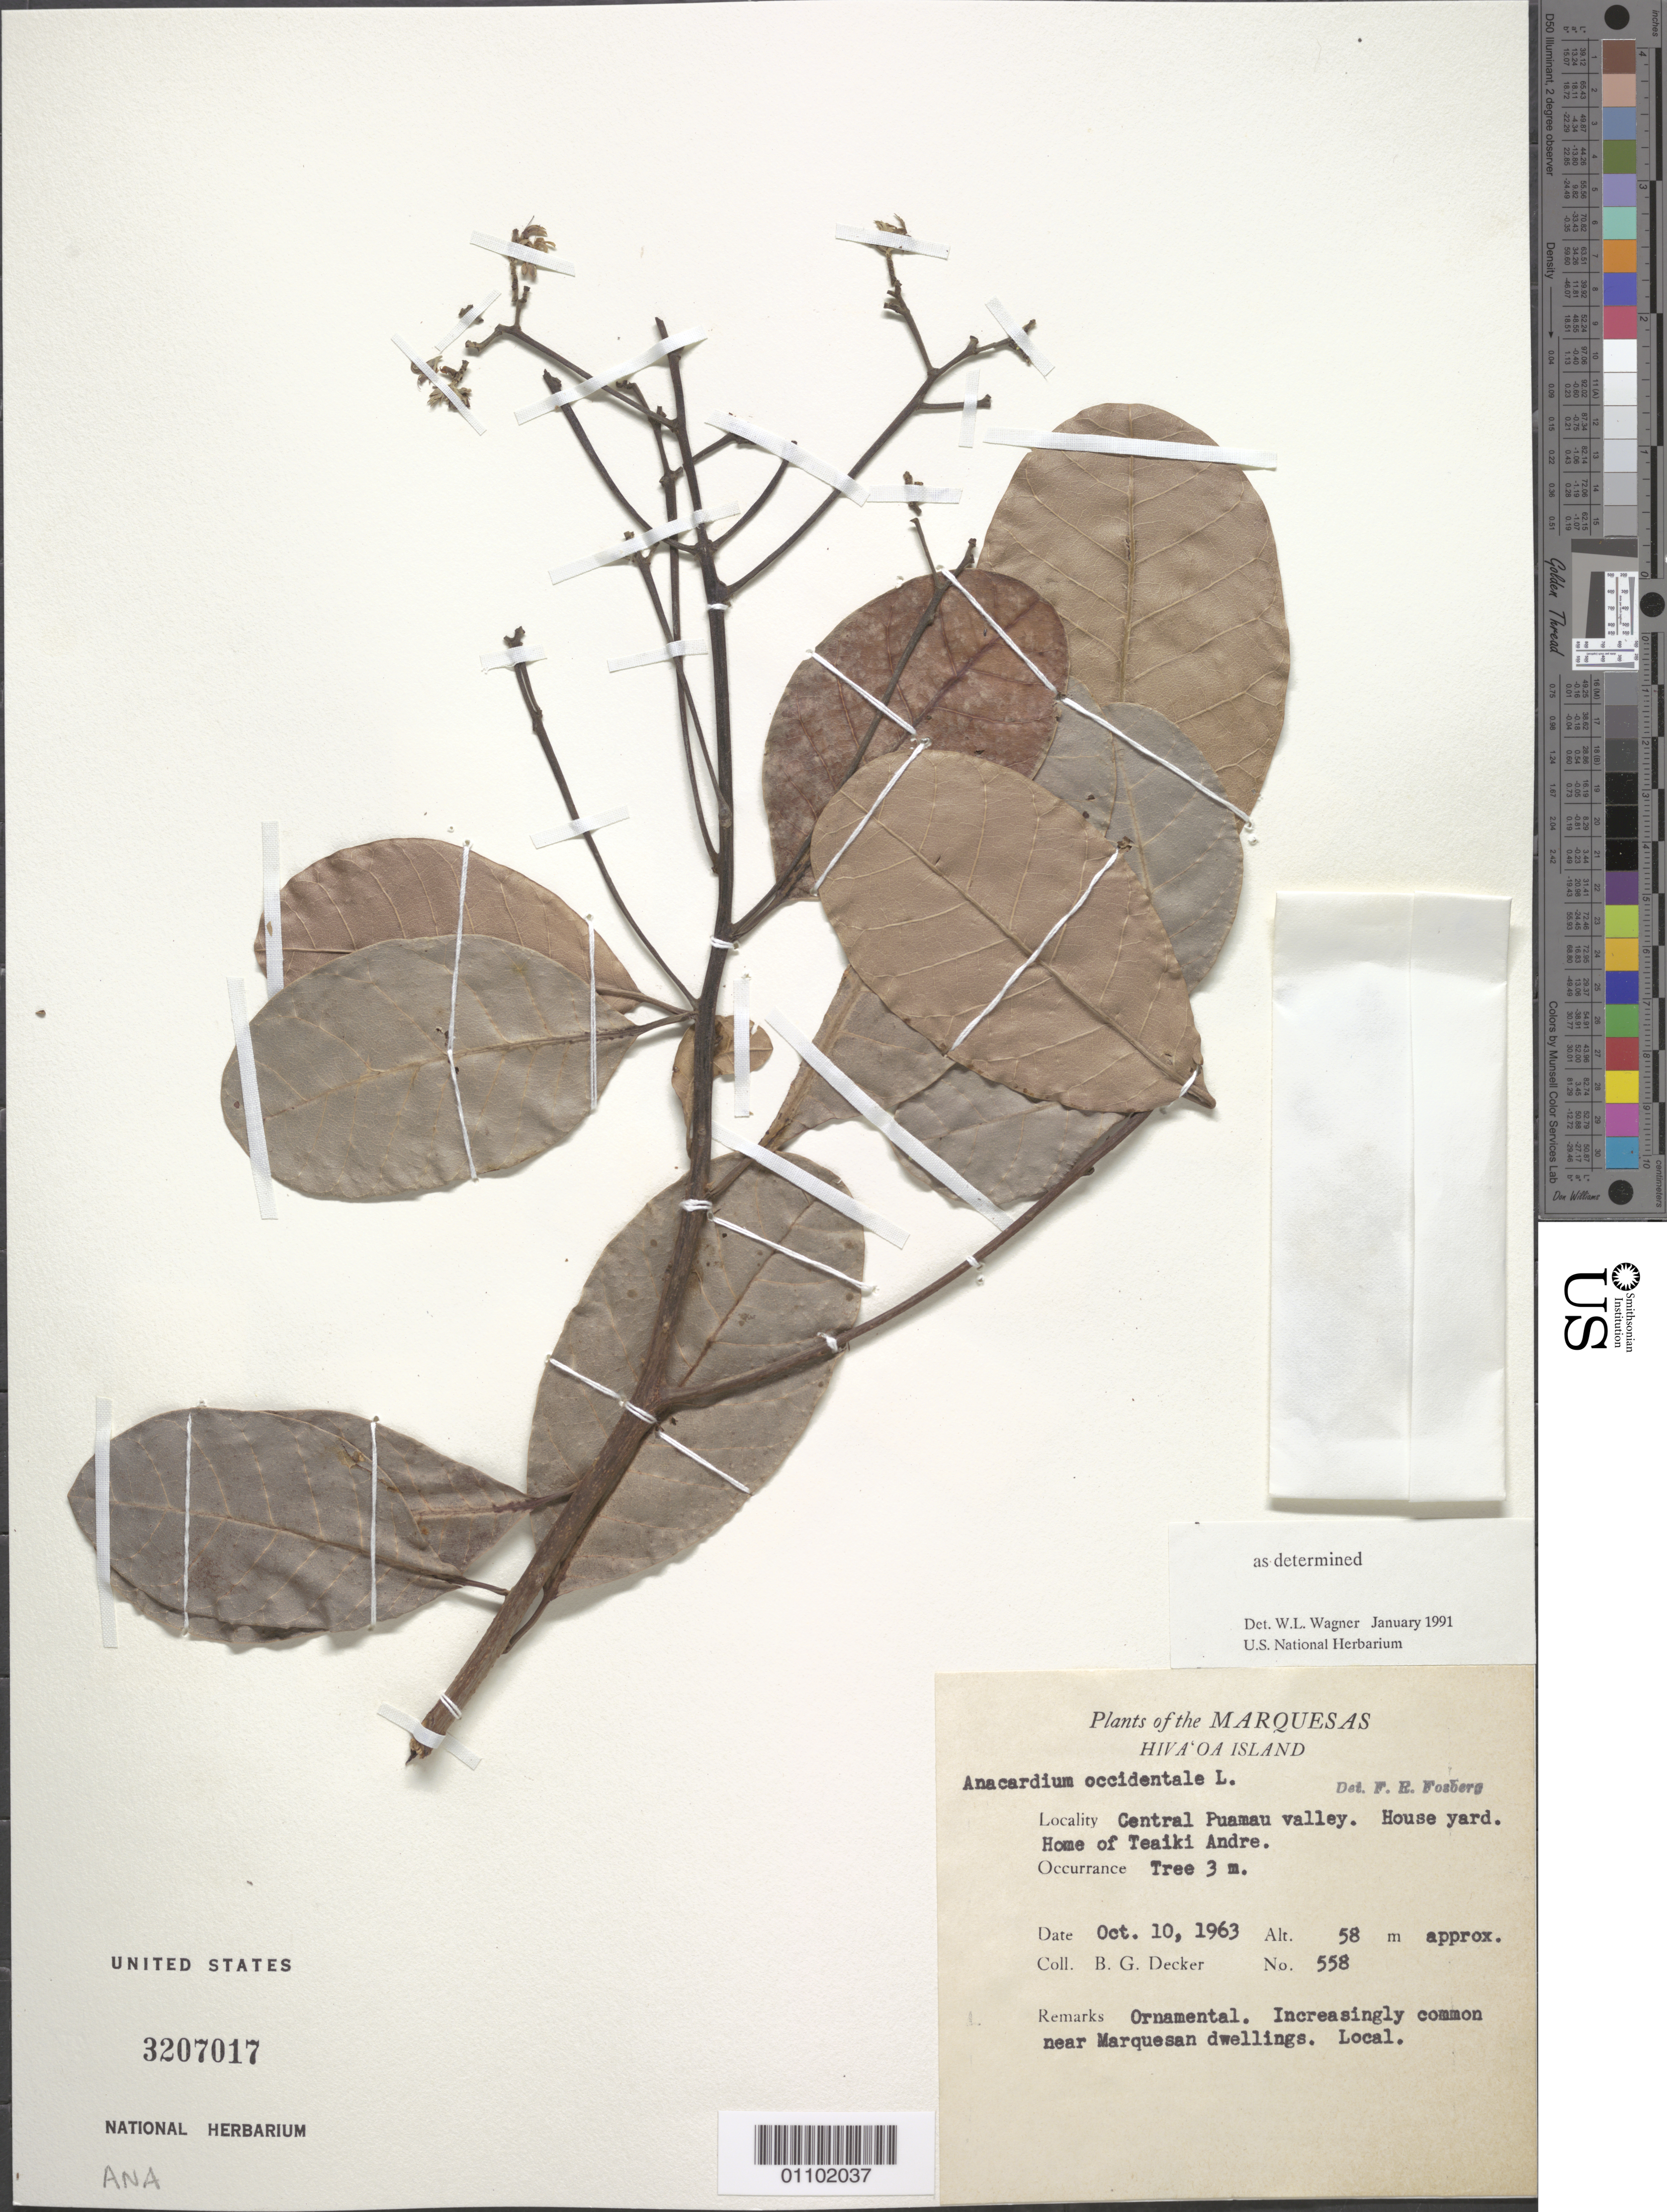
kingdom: Plantae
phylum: Tracheophyta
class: Magnoliopsida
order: Sapindales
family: Anacardiaceae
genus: Anacardium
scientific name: Anacardium occidentale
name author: L.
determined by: Wagner, W. L., (BOT), Smithsonian Institution - National Museum of Natural History (UNITED STATES)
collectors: B. G. Decker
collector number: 558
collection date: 1963-10-10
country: French Polynesia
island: Hiva Oa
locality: central Puamau Valley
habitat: Houseyard of Teaiki Andre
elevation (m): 58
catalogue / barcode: US 3207017